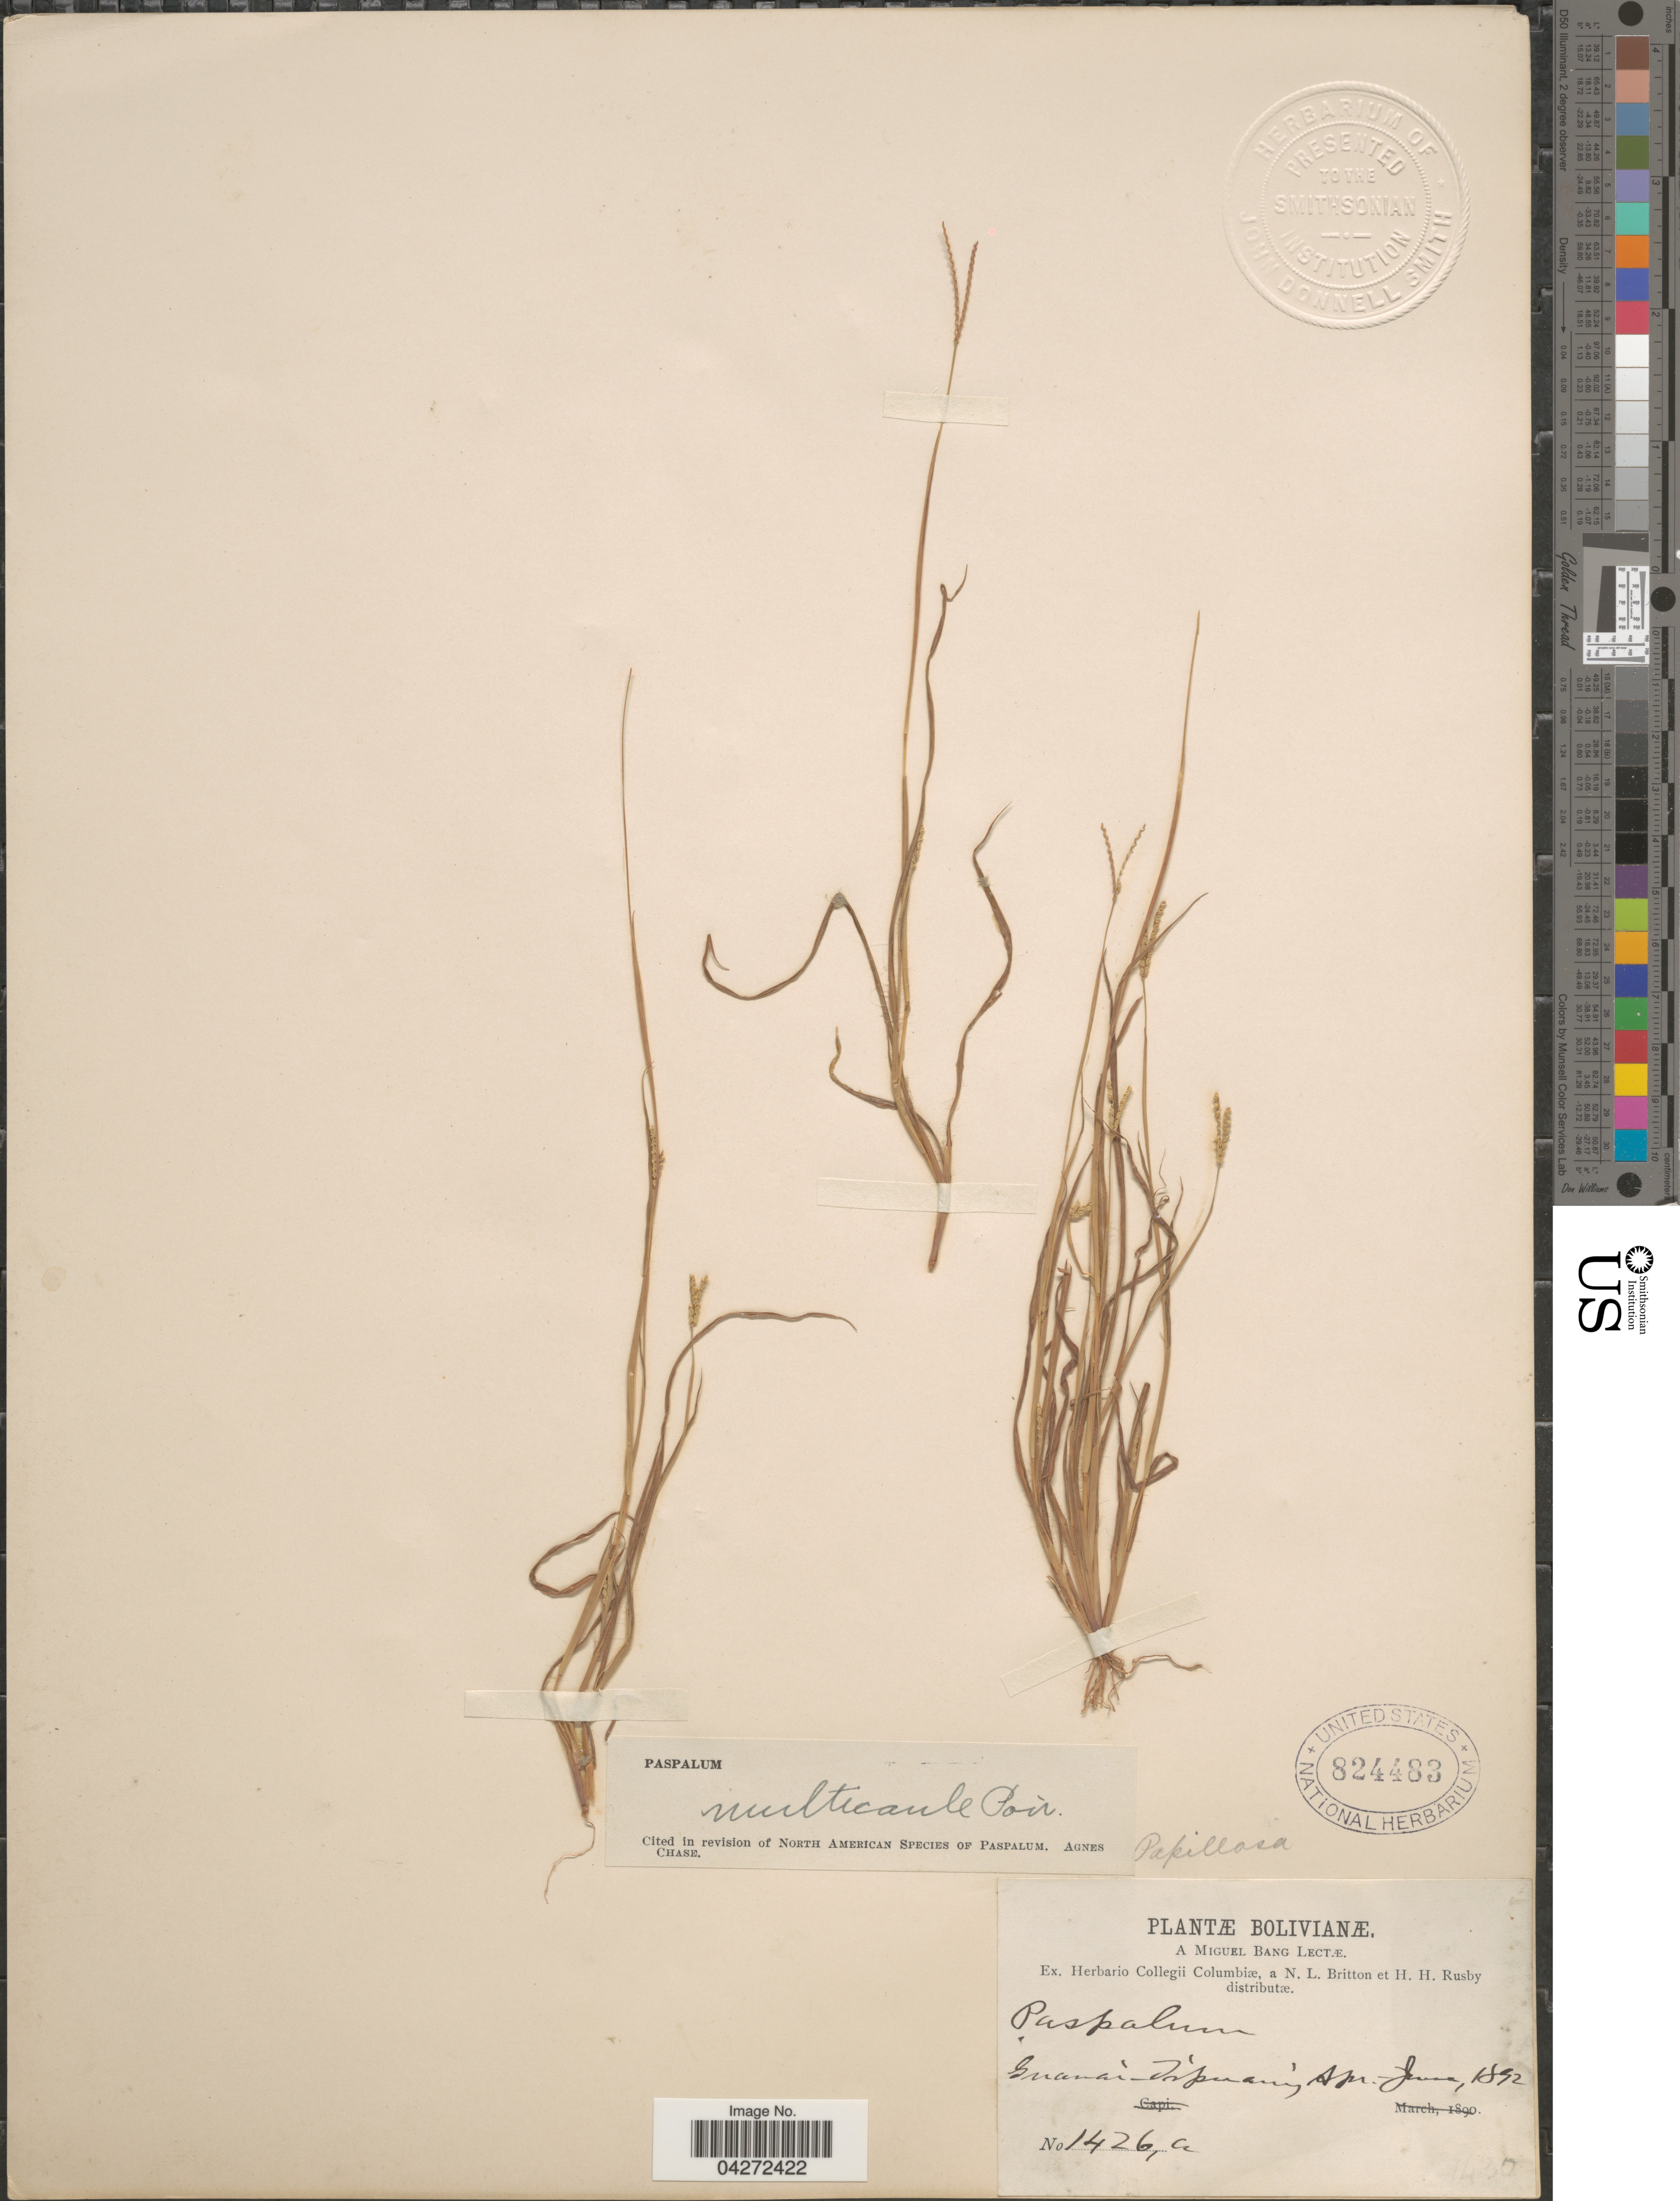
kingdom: Plantae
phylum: Tracheophyta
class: Liliopsida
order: Poales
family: Poaceae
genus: Paspalum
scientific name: Paspalum multicaule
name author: Poir.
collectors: M. Bang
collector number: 1426a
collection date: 1892-04/1892-06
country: Bolivia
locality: Guanaí-Incachaca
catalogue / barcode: US 824483